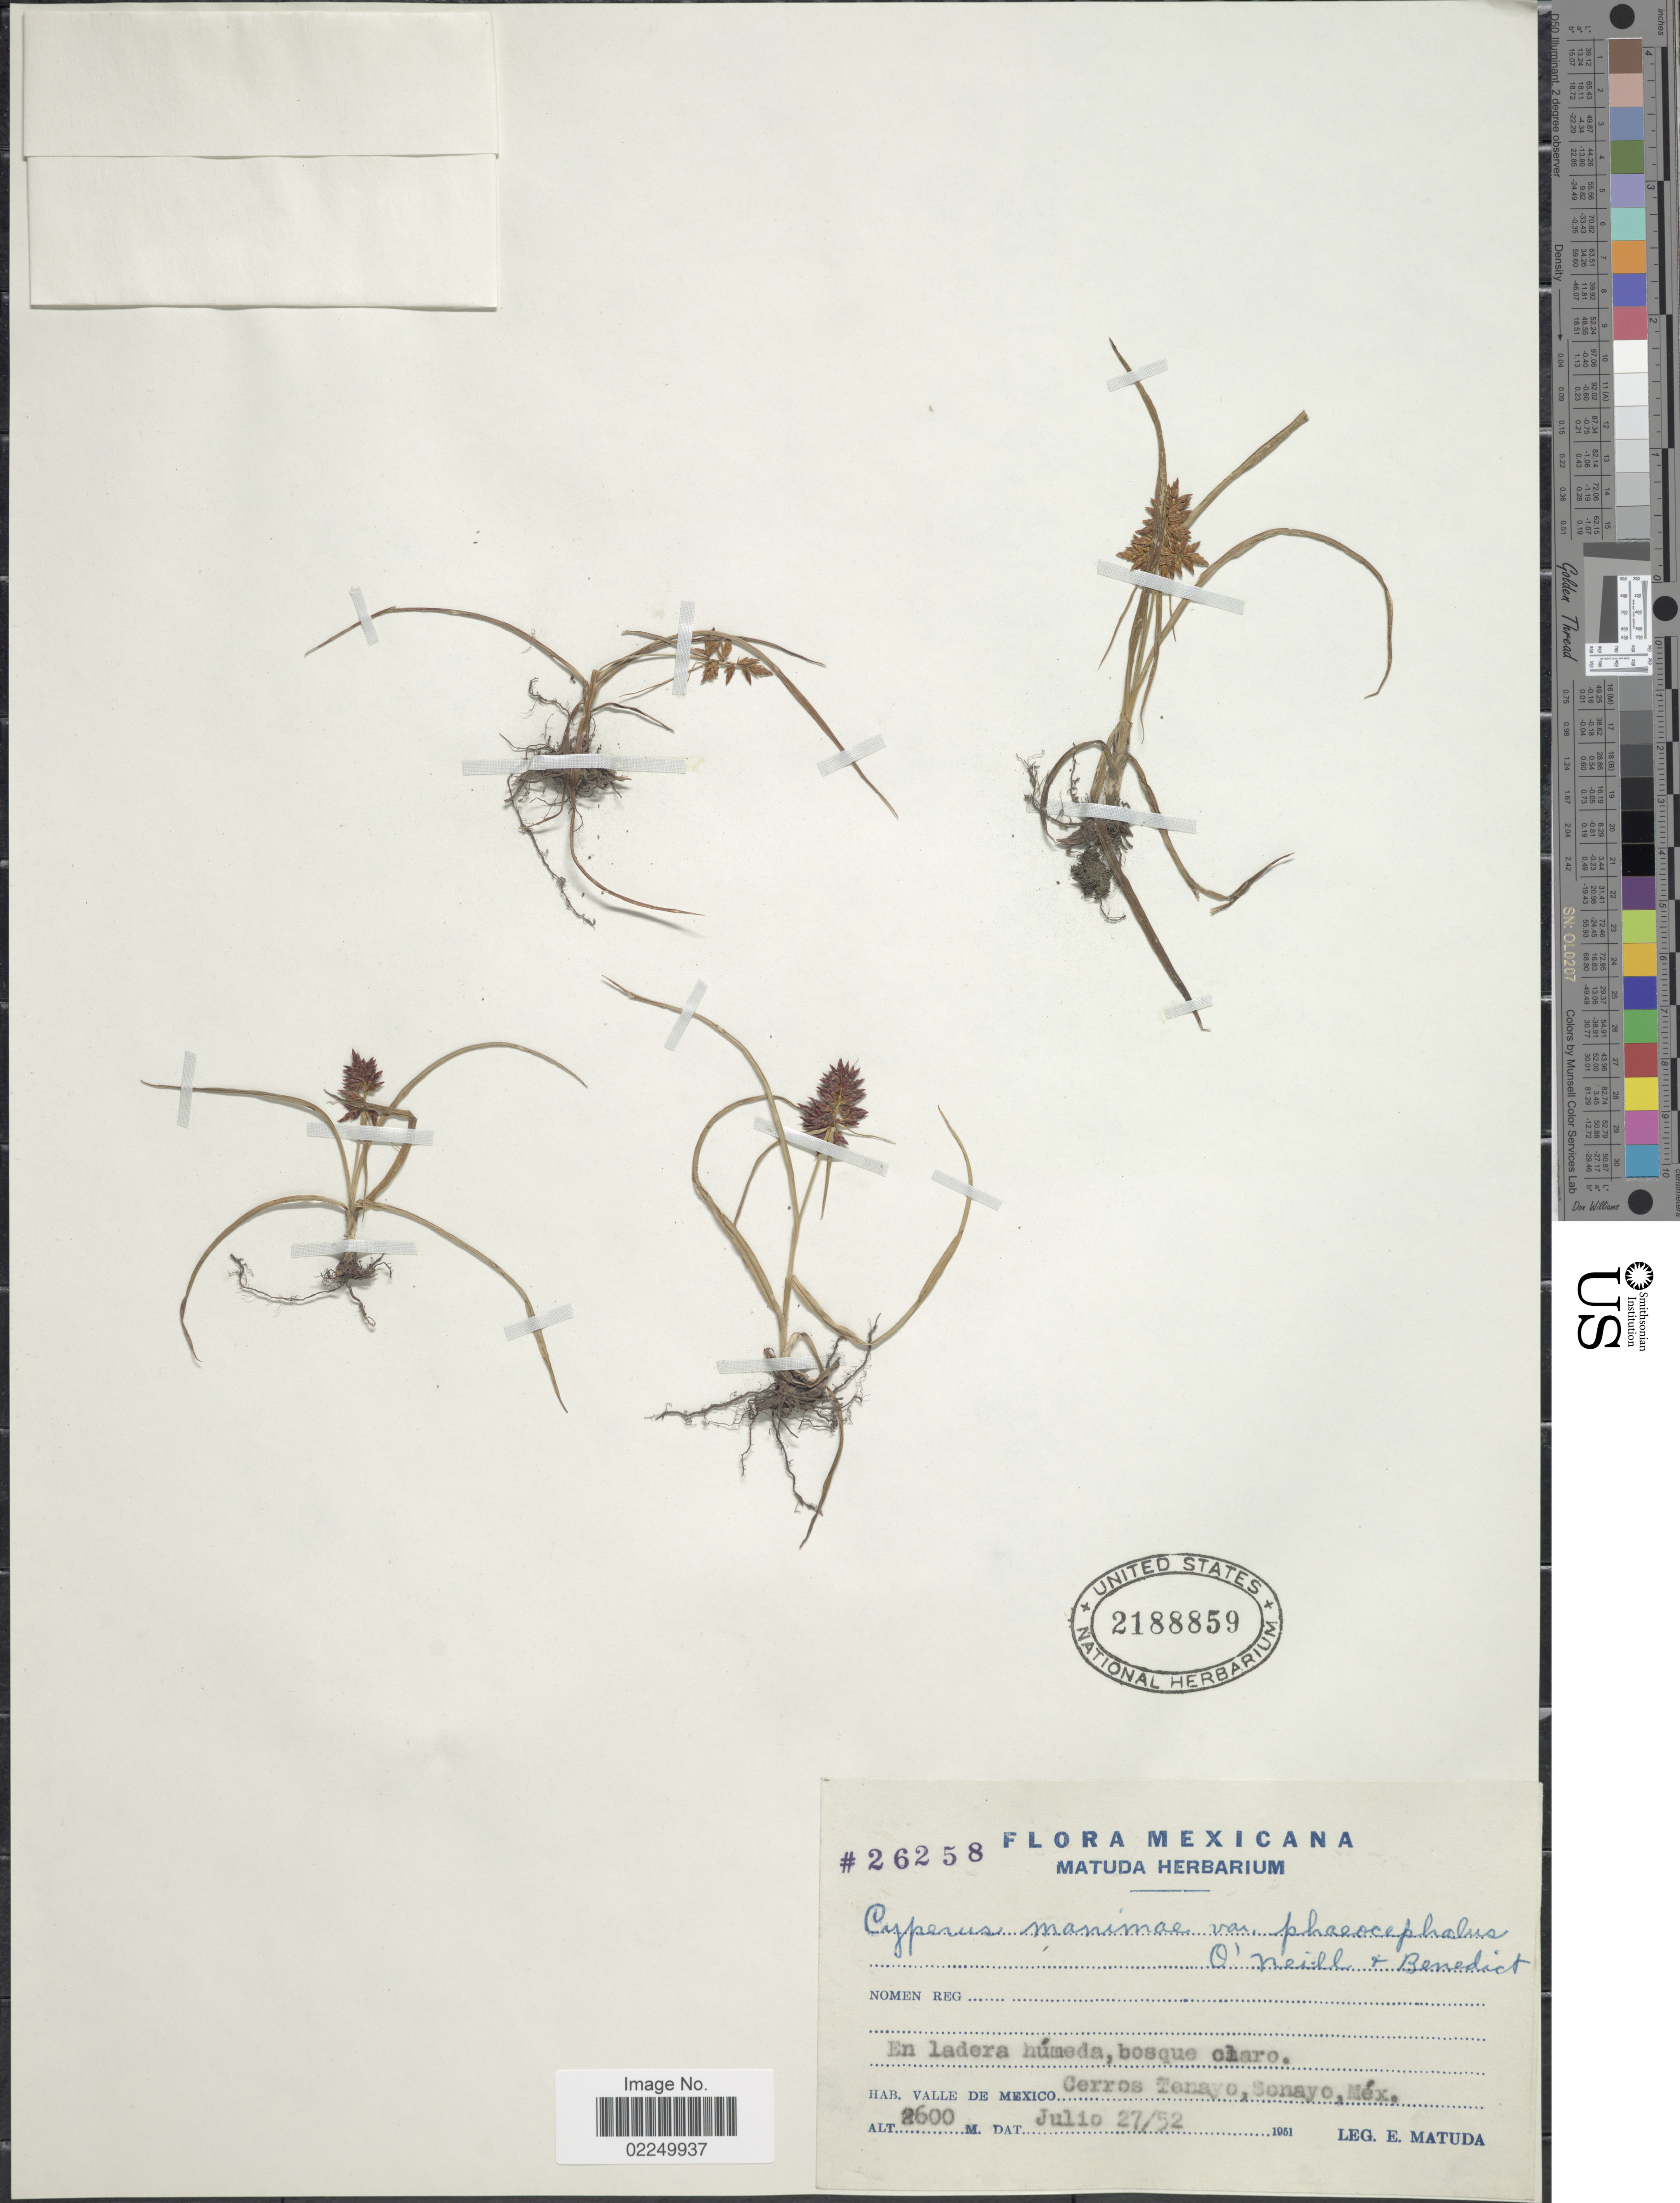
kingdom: Plantae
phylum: Tracheophyta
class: Liliopsida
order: Poales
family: Cyperaceae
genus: Cyperus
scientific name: Cyperus spectabilis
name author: Link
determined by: Strong, Mark T., (BOT), Smithsonian Institution - National Museum of Natural History (UNITED STATES)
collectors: E. Matuda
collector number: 26258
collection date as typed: Transcribed d/m/y: 27/7/52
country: Mexico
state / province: México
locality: Valle de Mexico, Cerros Tenayo, Sonayo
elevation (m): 2600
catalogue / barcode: US 2188859